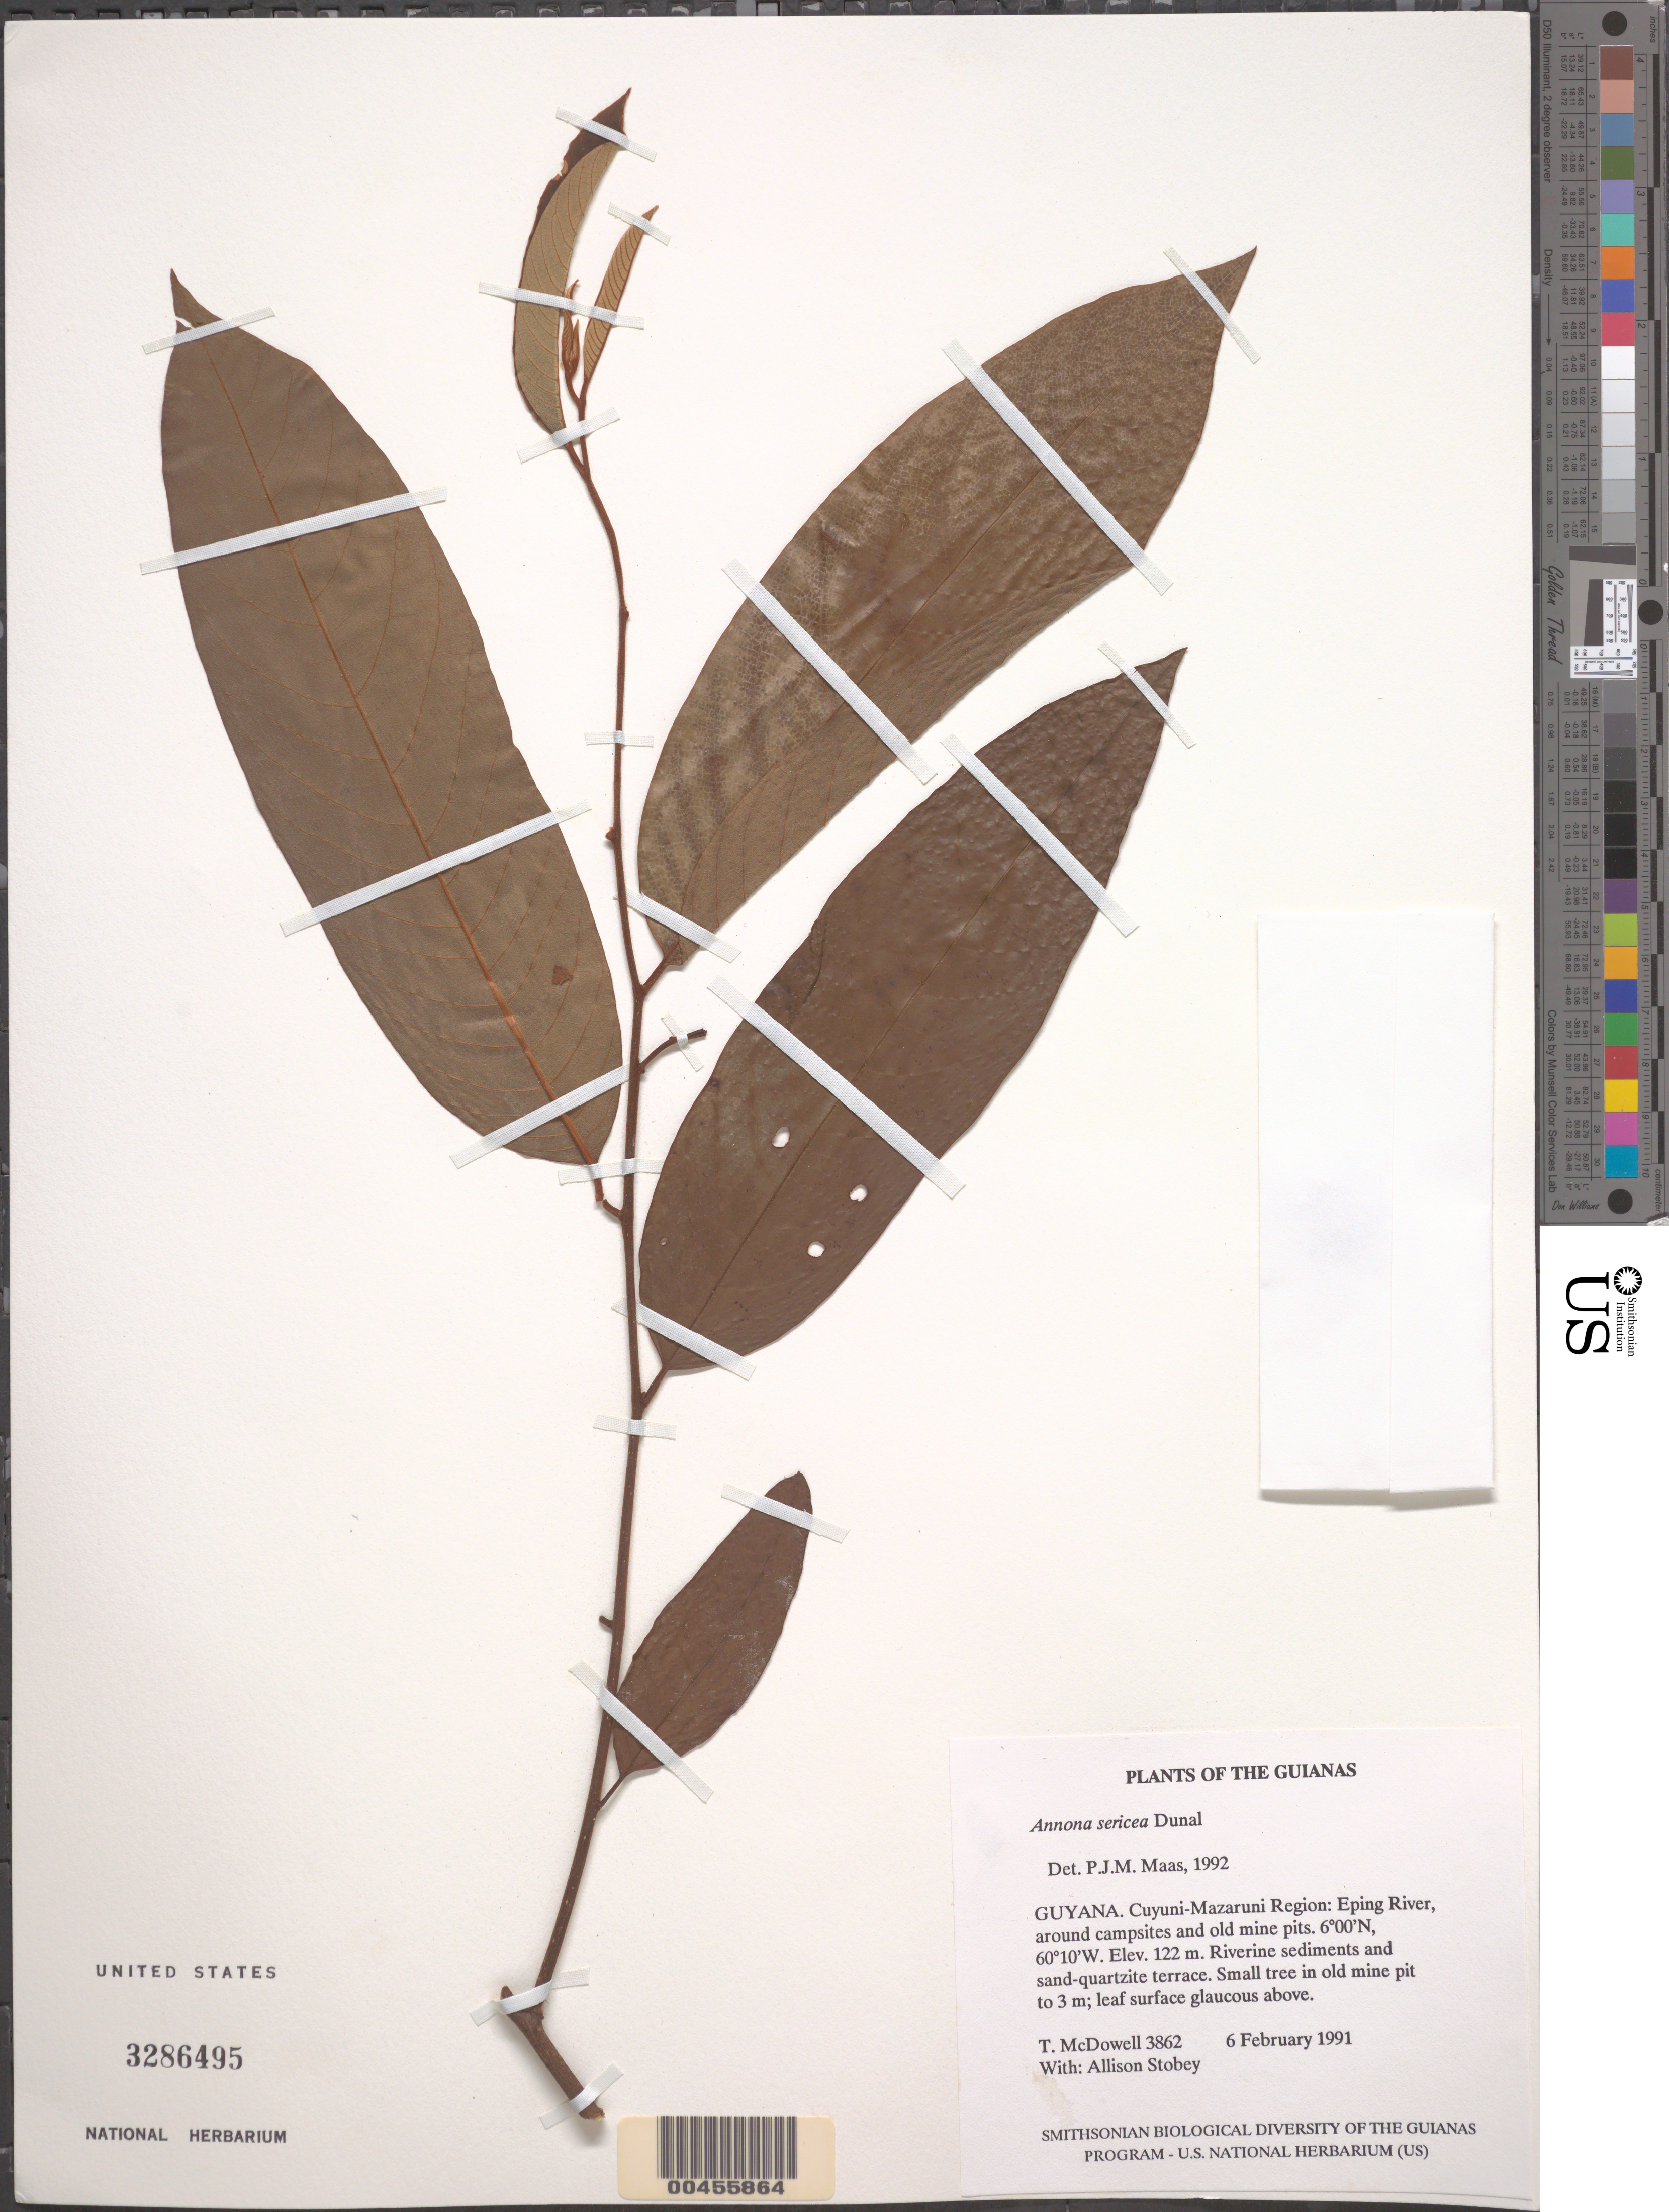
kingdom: Plantae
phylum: Tracheophyta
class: Magnoliopsida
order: Magnoliales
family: Annonaceae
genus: Annona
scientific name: Annona sericea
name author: Dunal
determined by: Maas, Paul J. M.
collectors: T. McDowell & A. Stobey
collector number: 3862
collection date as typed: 6 February 1991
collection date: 1991-02-06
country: Guyana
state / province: Cuyuni-Mazaruni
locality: Eping River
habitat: Around campsites and old mine pits. Riverine sediments and sand-quartzite terrace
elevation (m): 122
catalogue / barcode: US 3286495